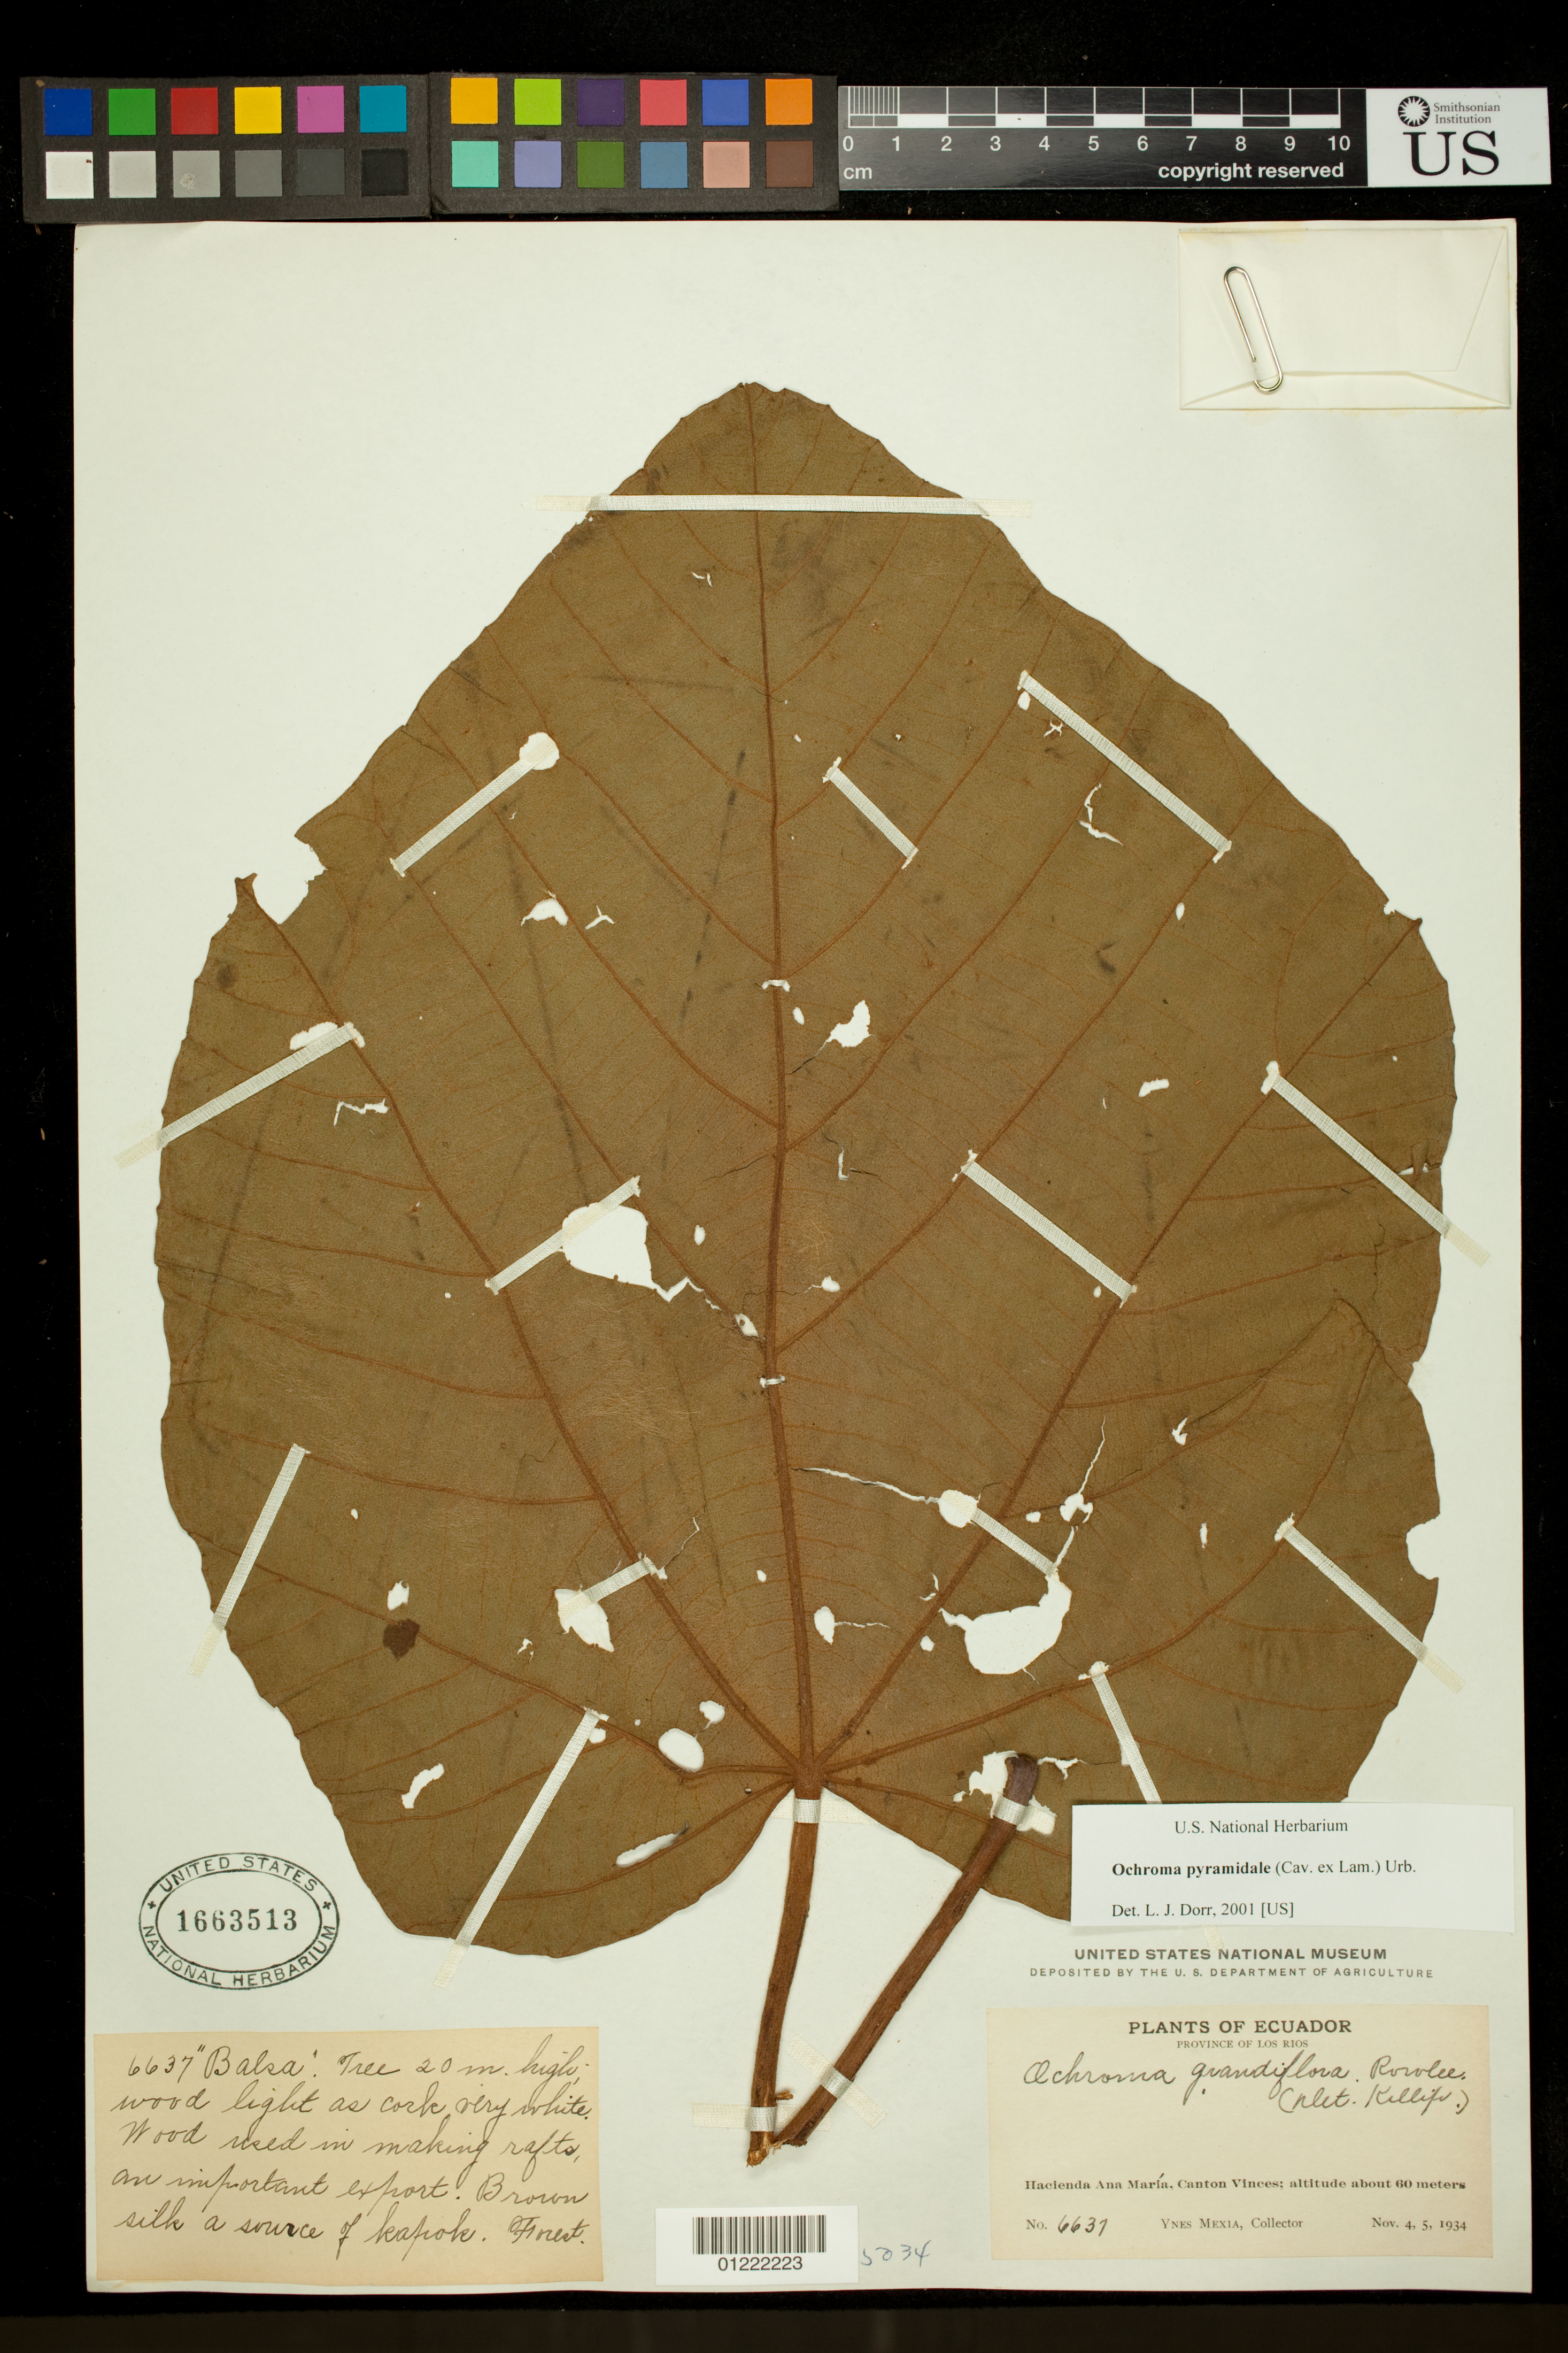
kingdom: Plantae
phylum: Tracheophyta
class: Magnoliopsida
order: Malvales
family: Malvaceae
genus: Ochroma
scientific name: Ochroma pyramidale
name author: (Cav. ex Lam.) Urb.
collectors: Y. Mexia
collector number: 6637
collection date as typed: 04 Nov 1934 to 05 Nov 1934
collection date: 1934-11-04/1934-11-05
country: Ecuador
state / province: Los Ríos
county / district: Vinces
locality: Hacienda Ana Maria, Canton Vinces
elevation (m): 60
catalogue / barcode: US 1663513